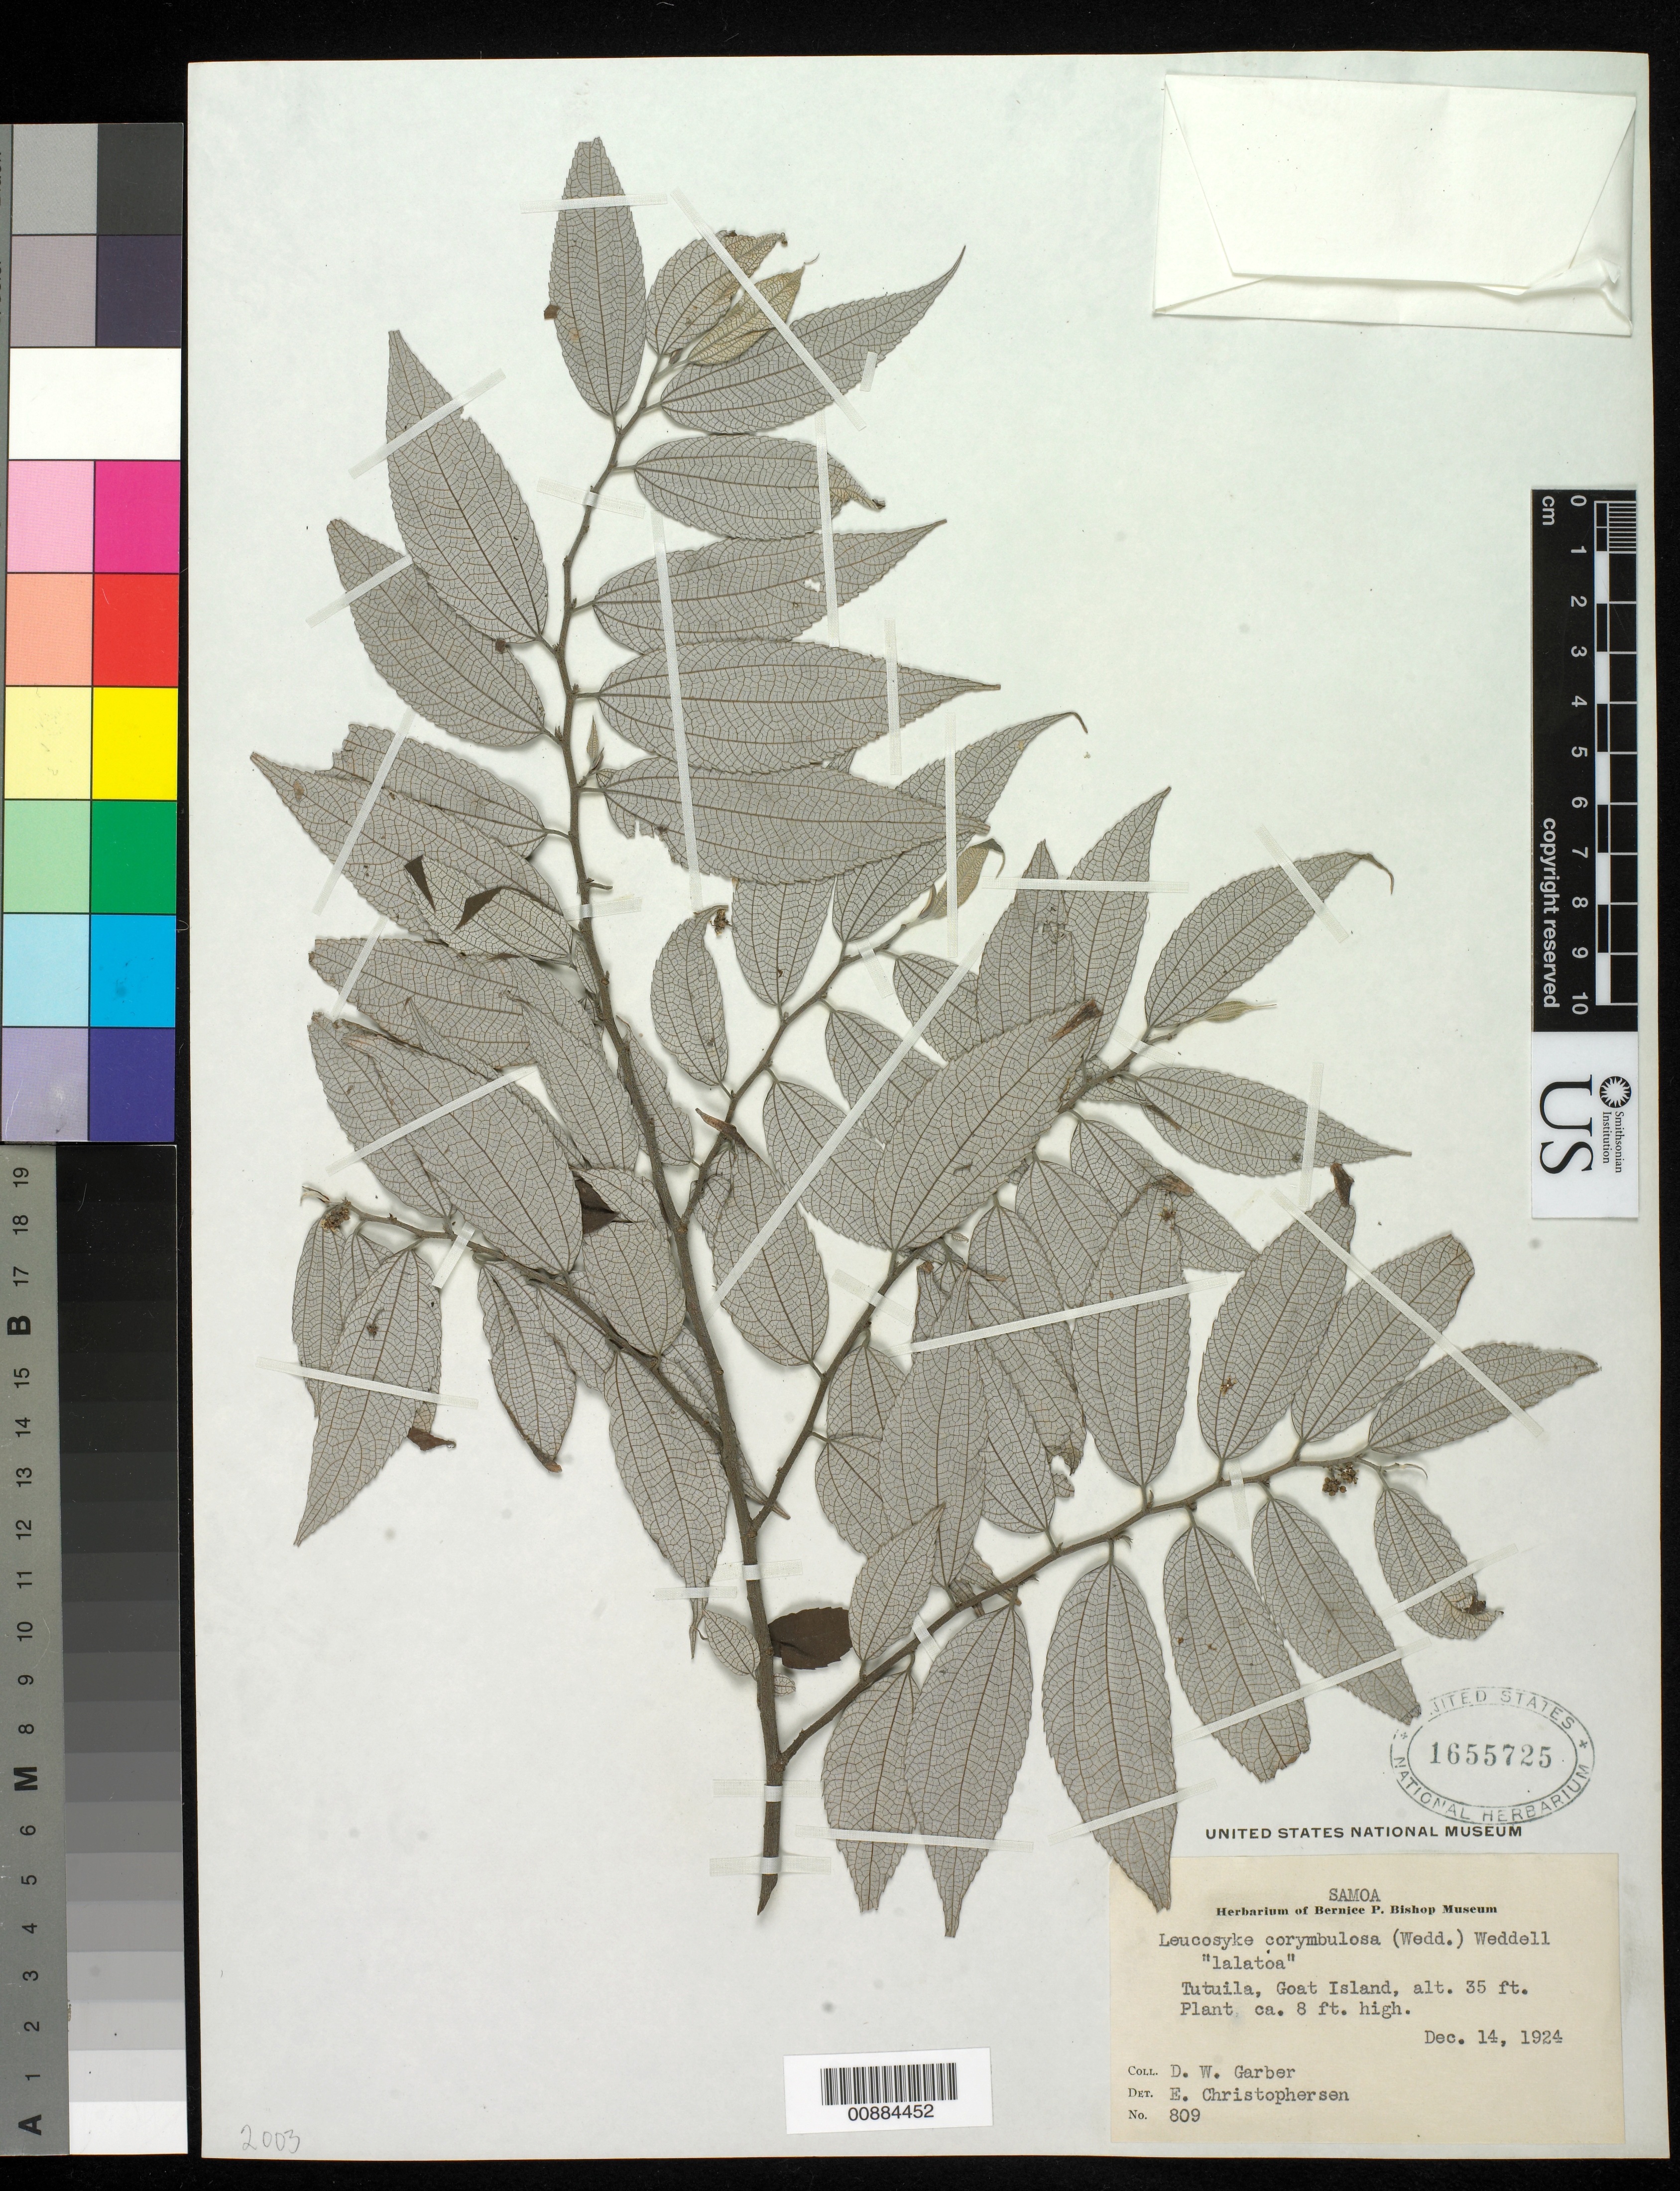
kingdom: Plantae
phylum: Tracheophyta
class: Magnoliopsida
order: Rosales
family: Urticaceae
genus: Leucosyke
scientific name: Leucosyke corymbulosa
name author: (Wedd.) Wedd.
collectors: D. W. Garber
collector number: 809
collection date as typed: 14 Dec 1924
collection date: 1924-12-14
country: American Samoa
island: Tutua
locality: Goat Island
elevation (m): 11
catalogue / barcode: US 1655725